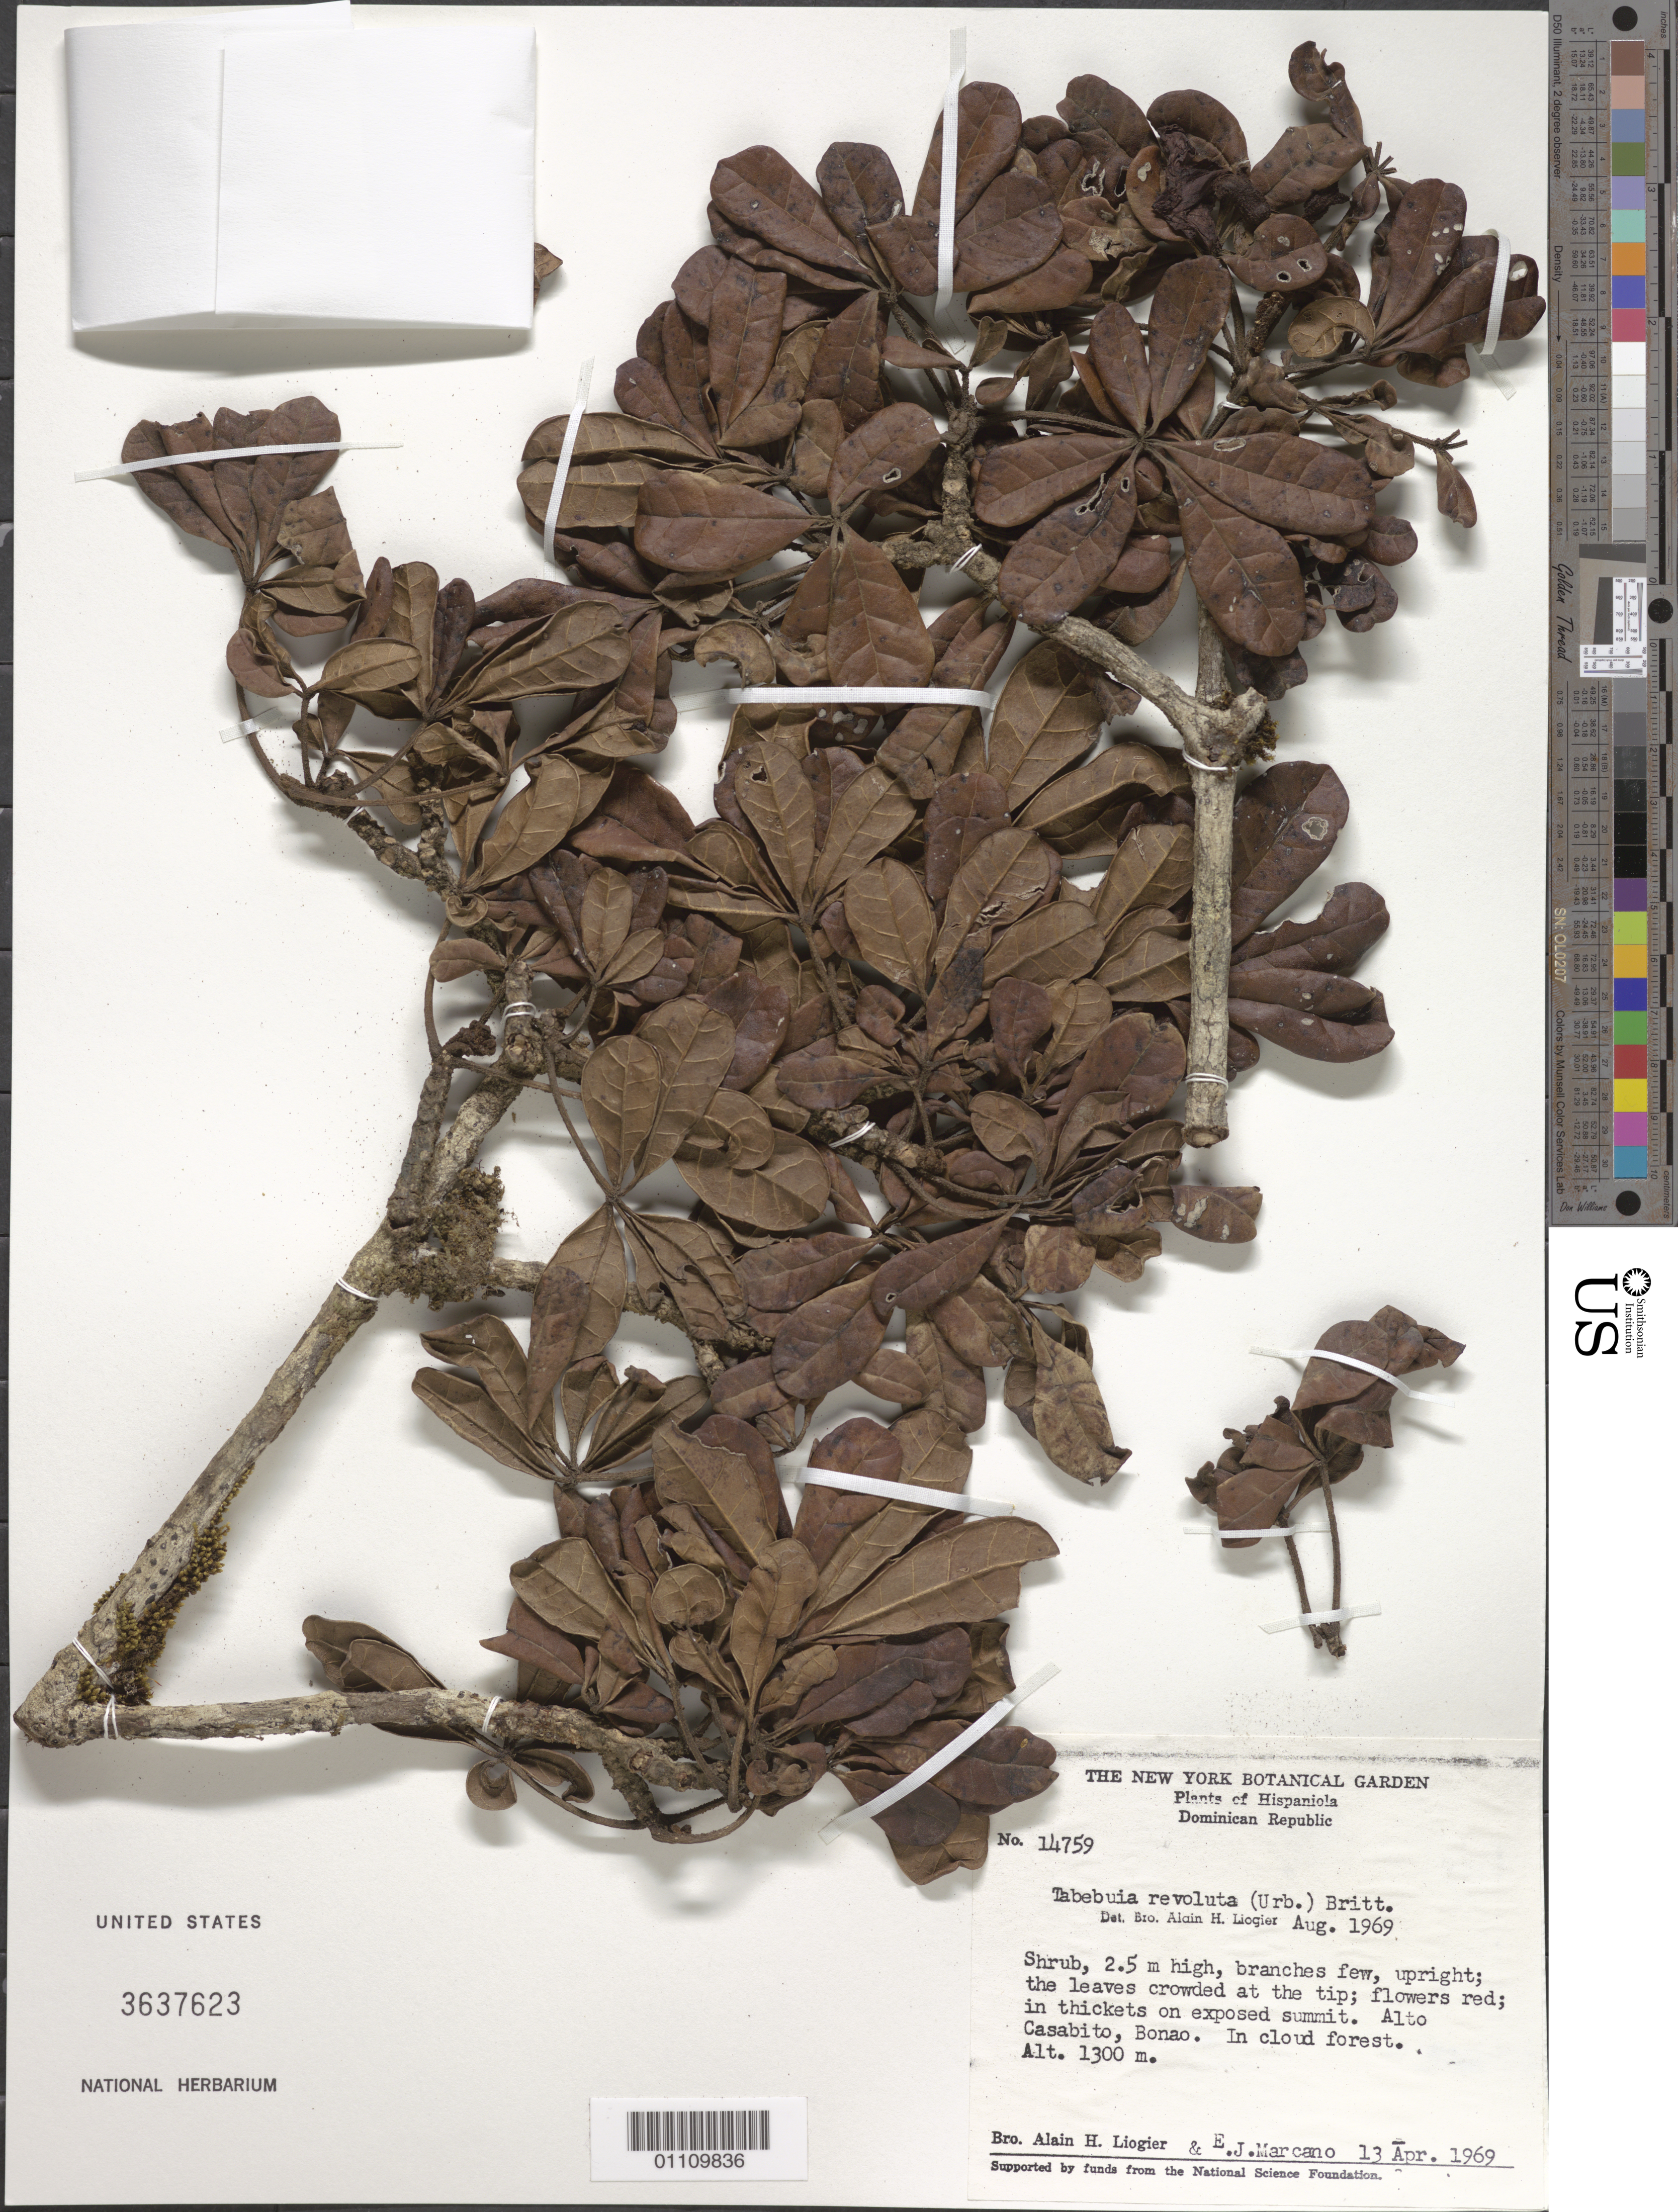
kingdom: Plantae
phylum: Tracheophyta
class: Magnoliopsida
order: Lamiales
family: Bignoniaceae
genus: Tabebuia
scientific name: Tabebuia revoluta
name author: (Urb.) Britton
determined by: Liogier, Alain H.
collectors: A. H. Liogier & E. J. Marcano F.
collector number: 14759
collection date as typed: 13 Apr 1969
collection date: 1969-04-13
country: Dominican Republic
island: Hispaniola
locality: Bonao, Alto Casabito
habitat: In thickets on exposed summit; in cloud forest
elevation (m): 1300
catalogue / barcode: US 3637623